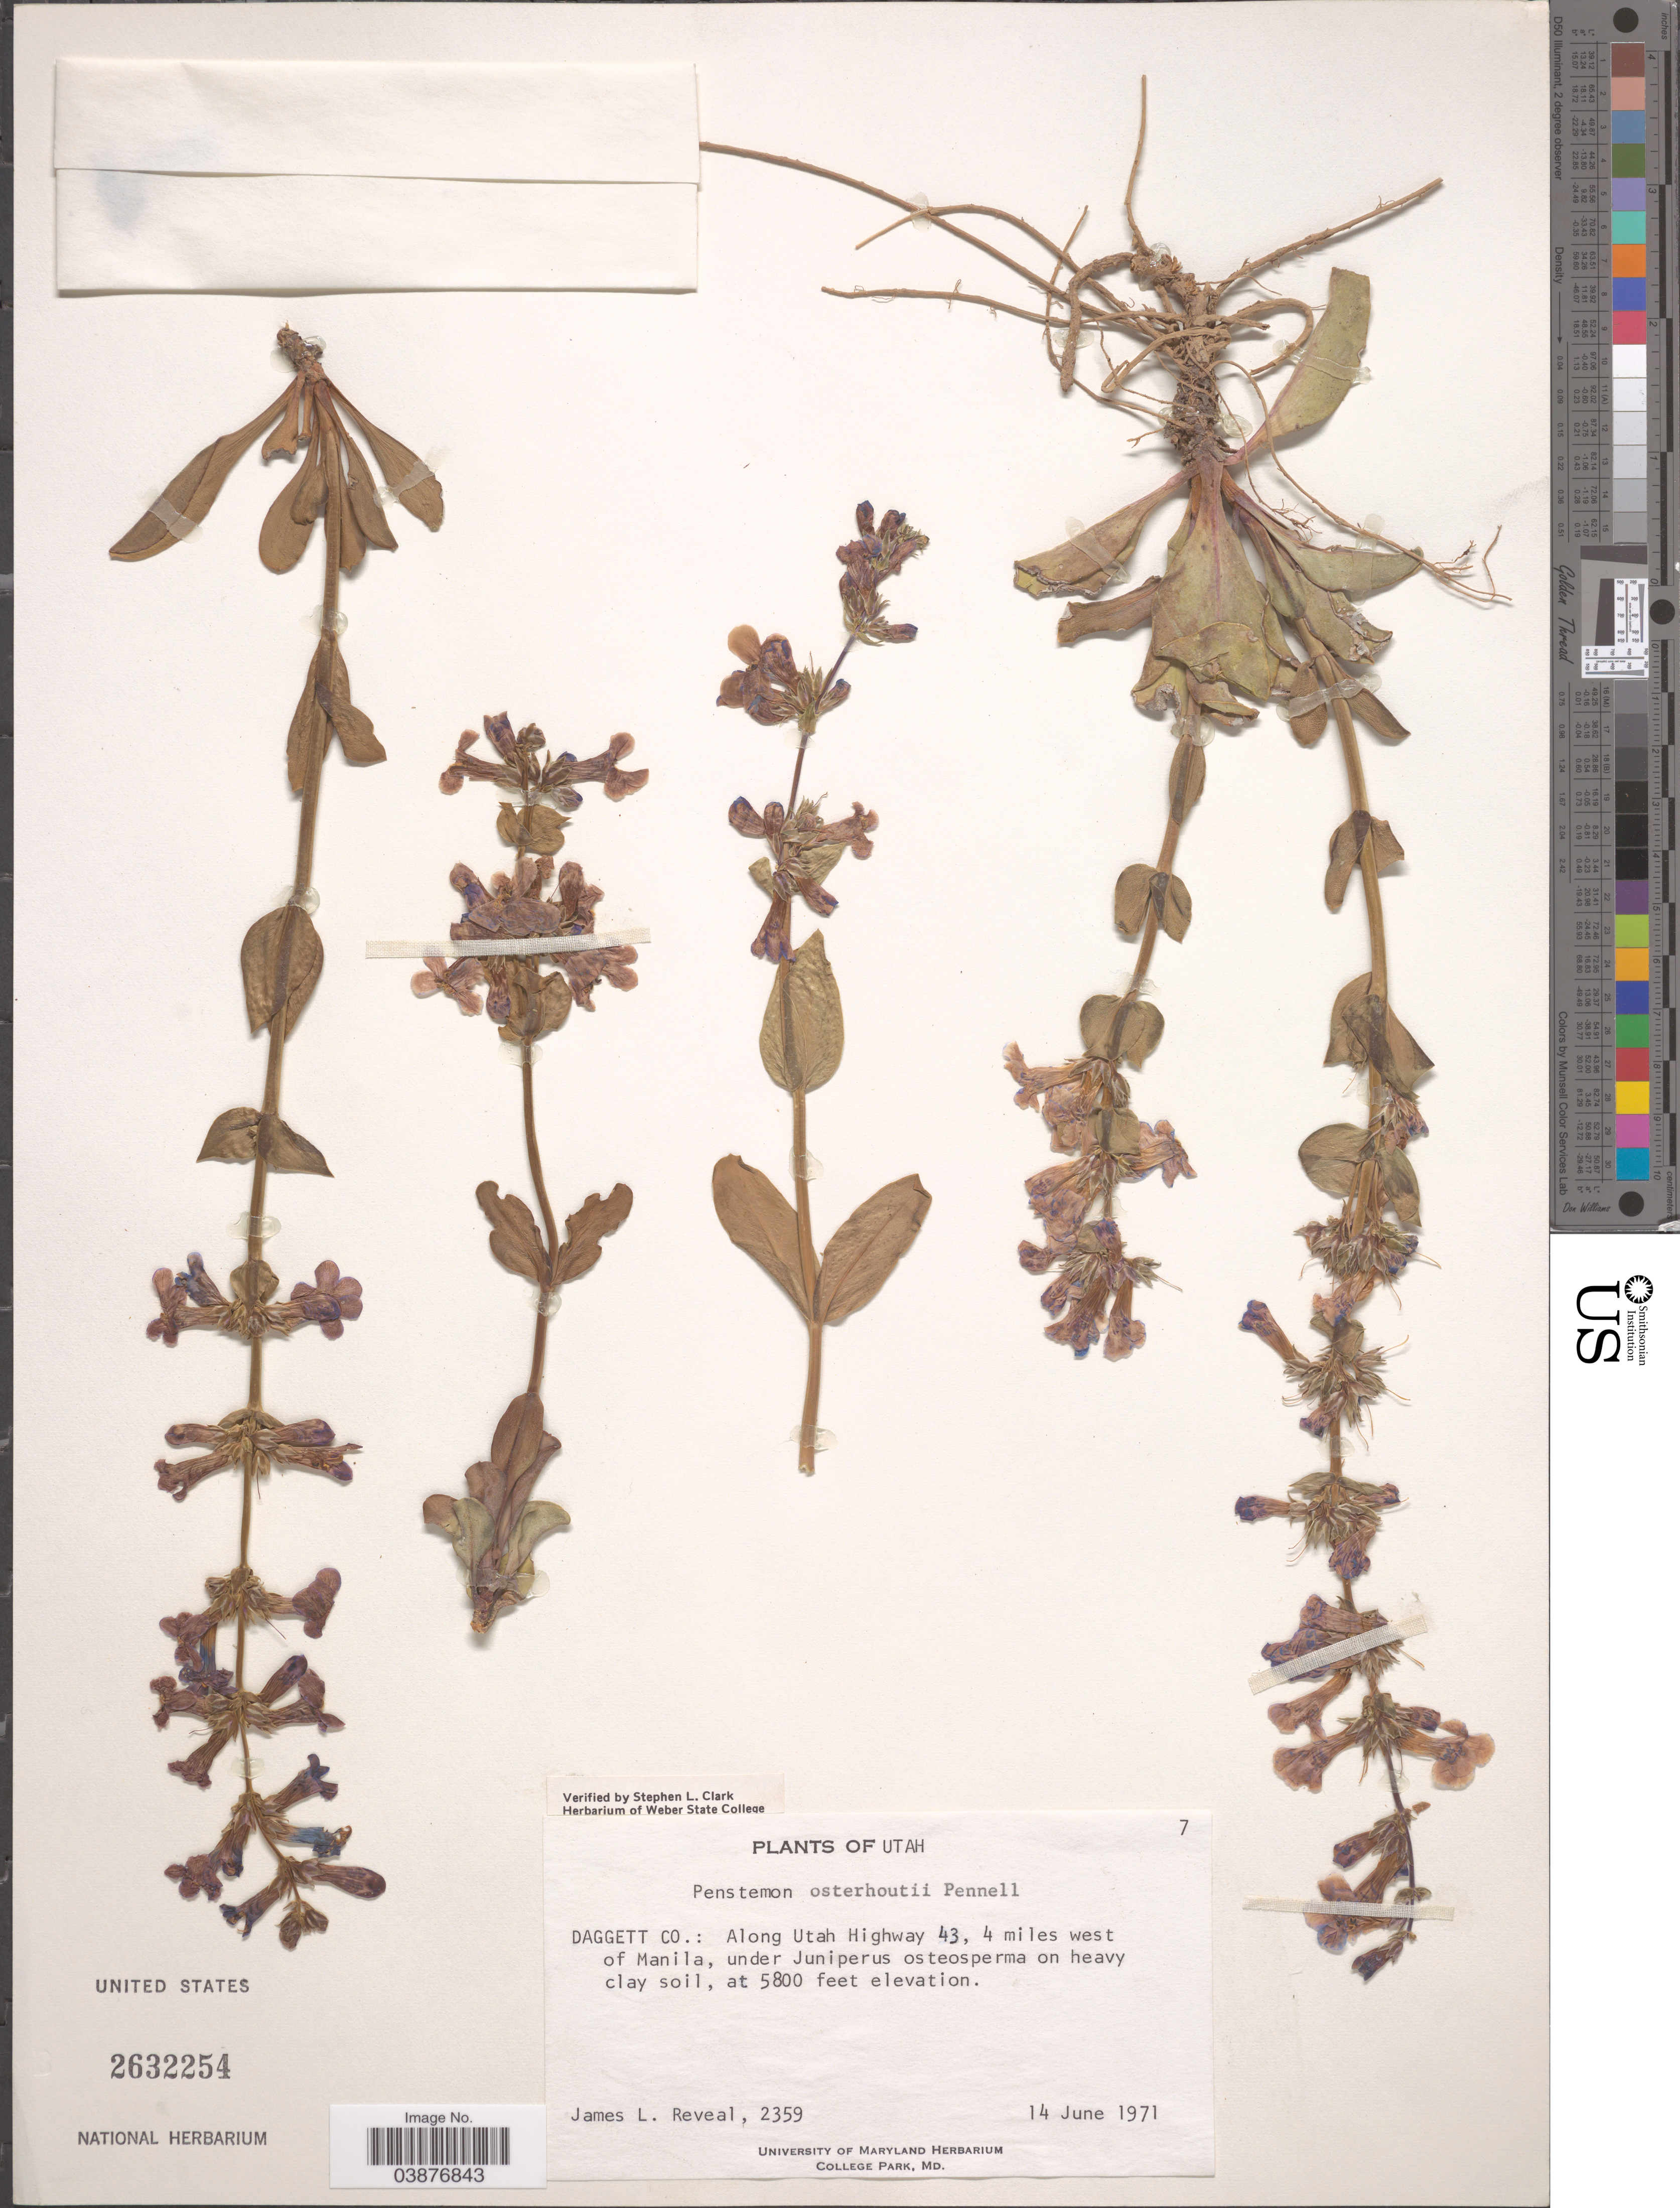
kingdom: Plantae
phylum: Tracheophyta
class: Magnoliopsida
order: Lamiales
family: Plantaginaceae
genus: Penstemon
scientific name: Penstemon osterhoutii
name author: Pennell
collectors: J. L. Reveal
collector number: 2359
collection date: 1971-06-14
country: United States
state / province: Utah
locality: Daggett Co.: Along Utah Highway 43, 4 miles west of Manila.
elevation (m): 1768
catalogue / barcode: US 2632254